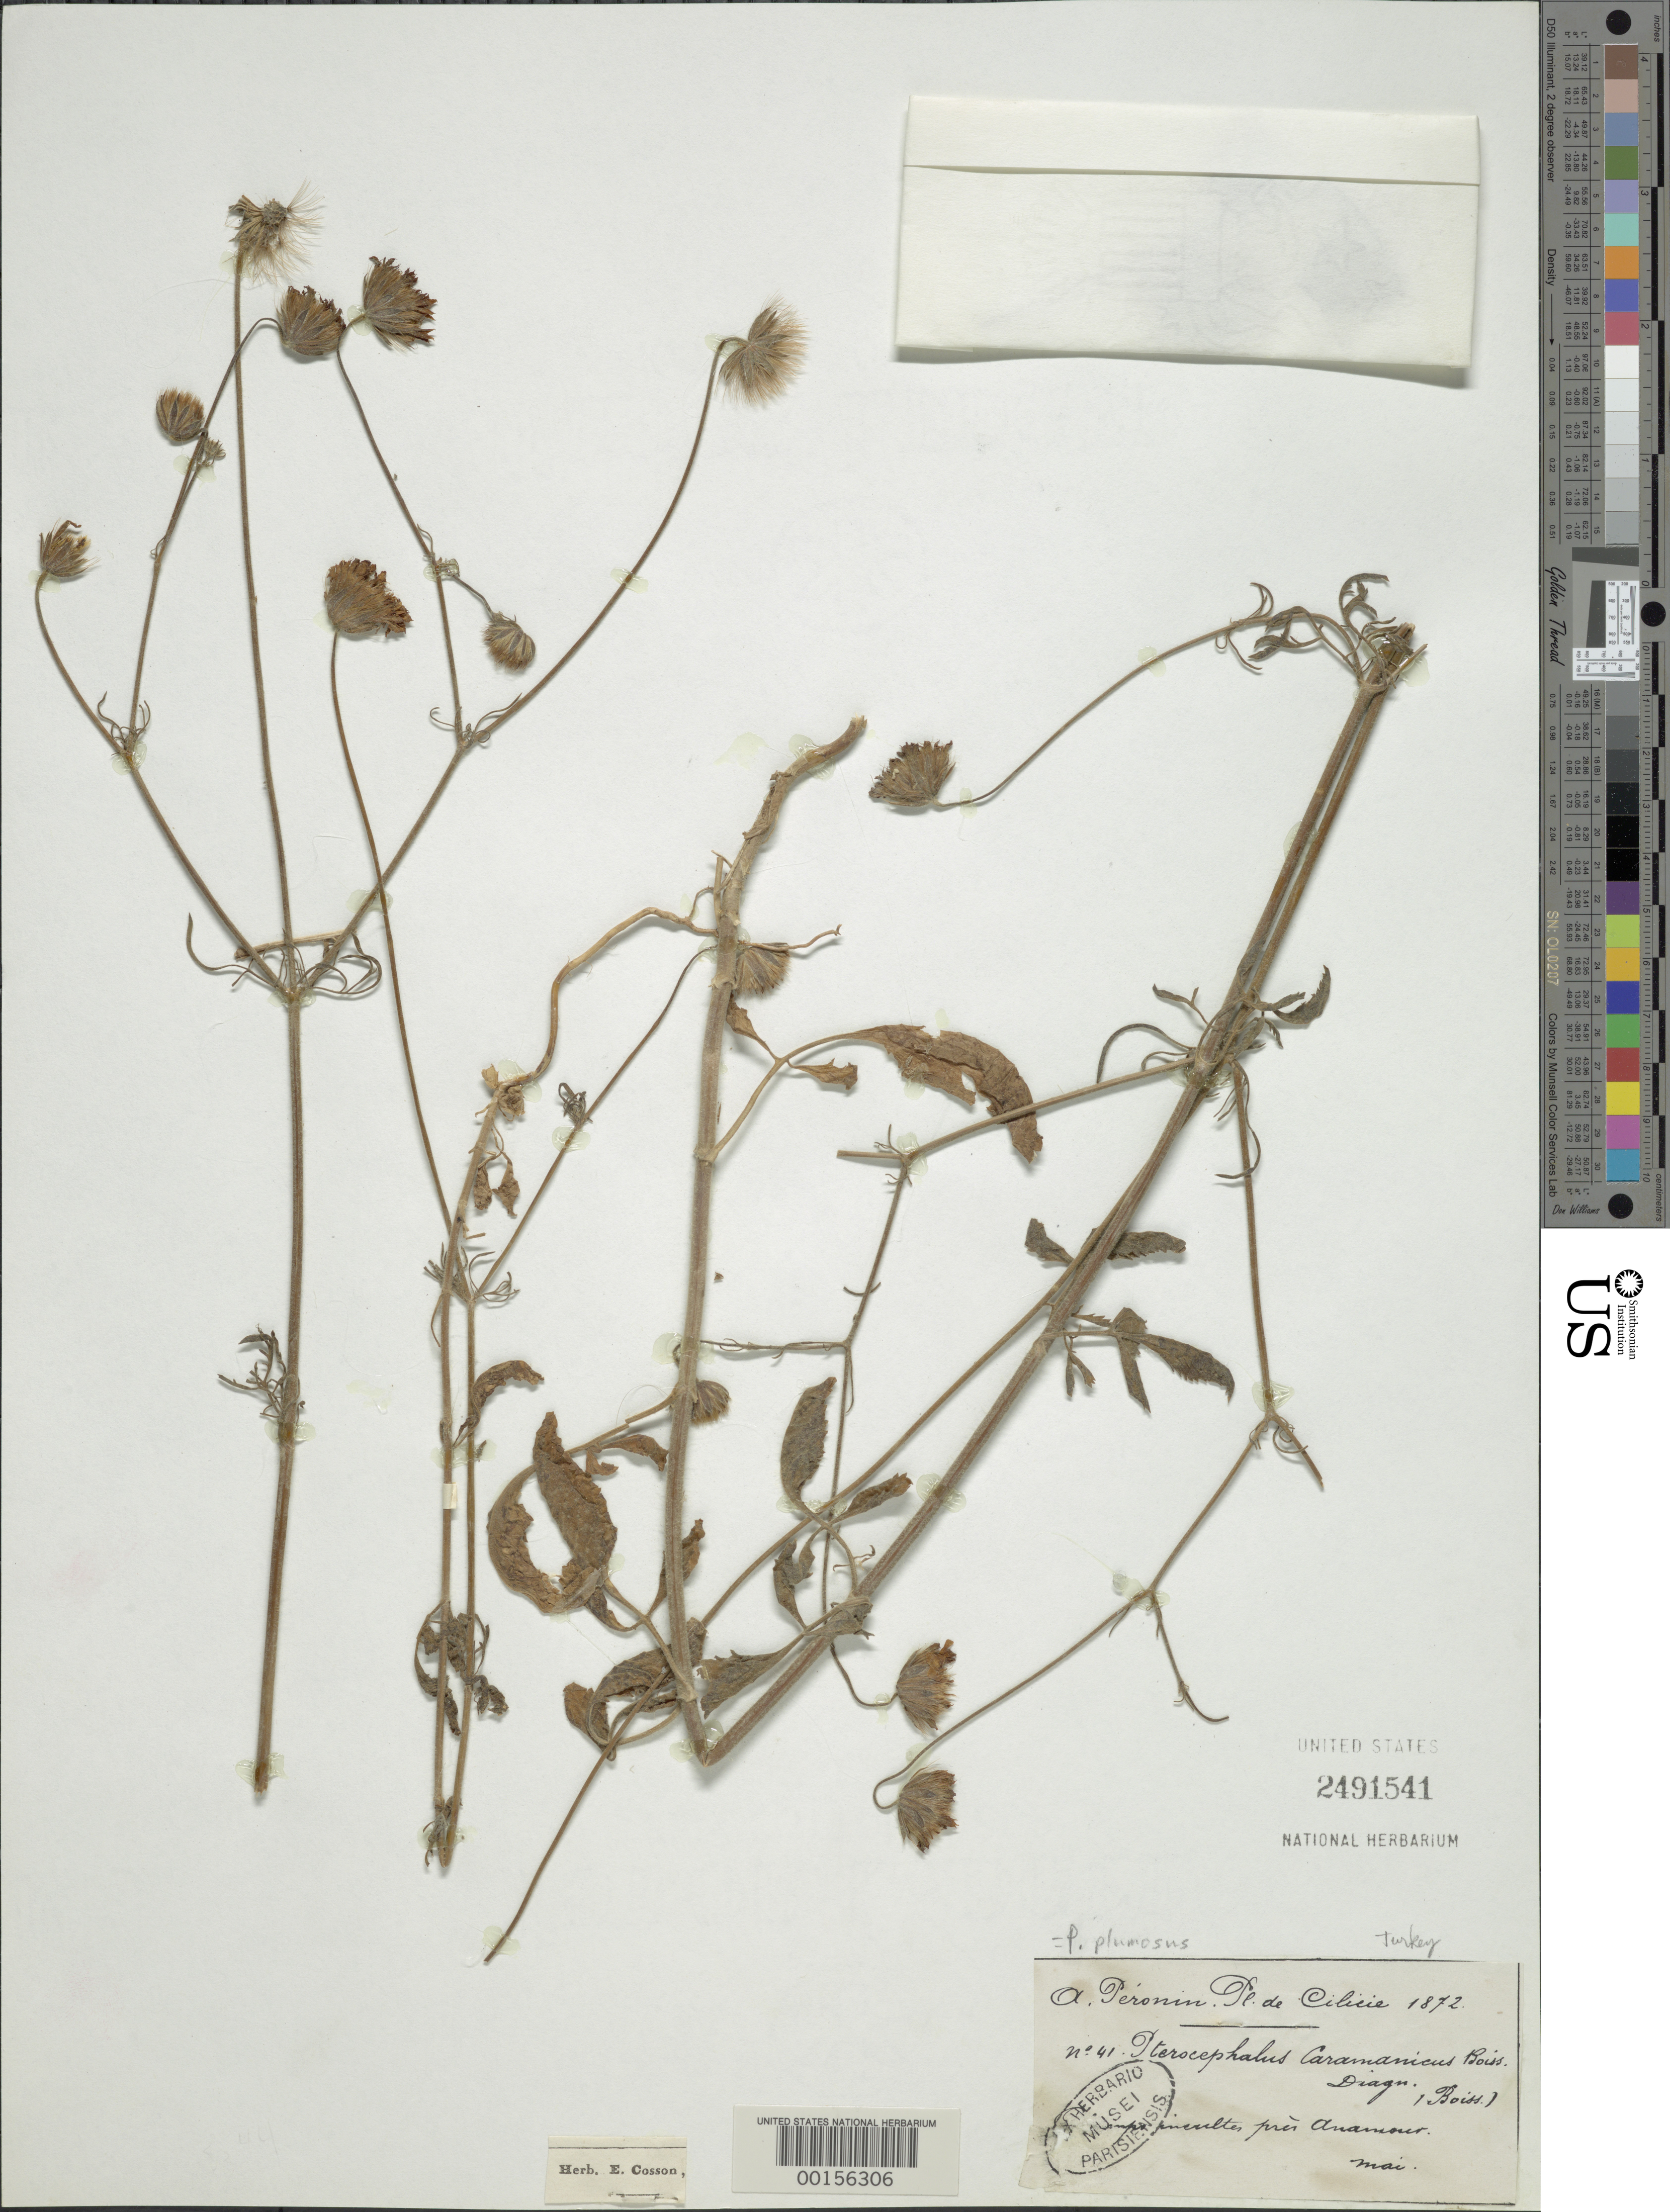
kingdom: Plantae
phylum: Tracheophyta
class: Magnoliopsida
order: Dipsacales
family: Caprifoliaceae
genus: Scabiosa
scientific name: Scabiosa plumosa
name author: Link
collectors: A. Péronin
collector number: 41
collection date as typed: May 1872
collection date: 1872-05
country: Turkey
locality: Cilicie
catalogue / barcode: US 2491541